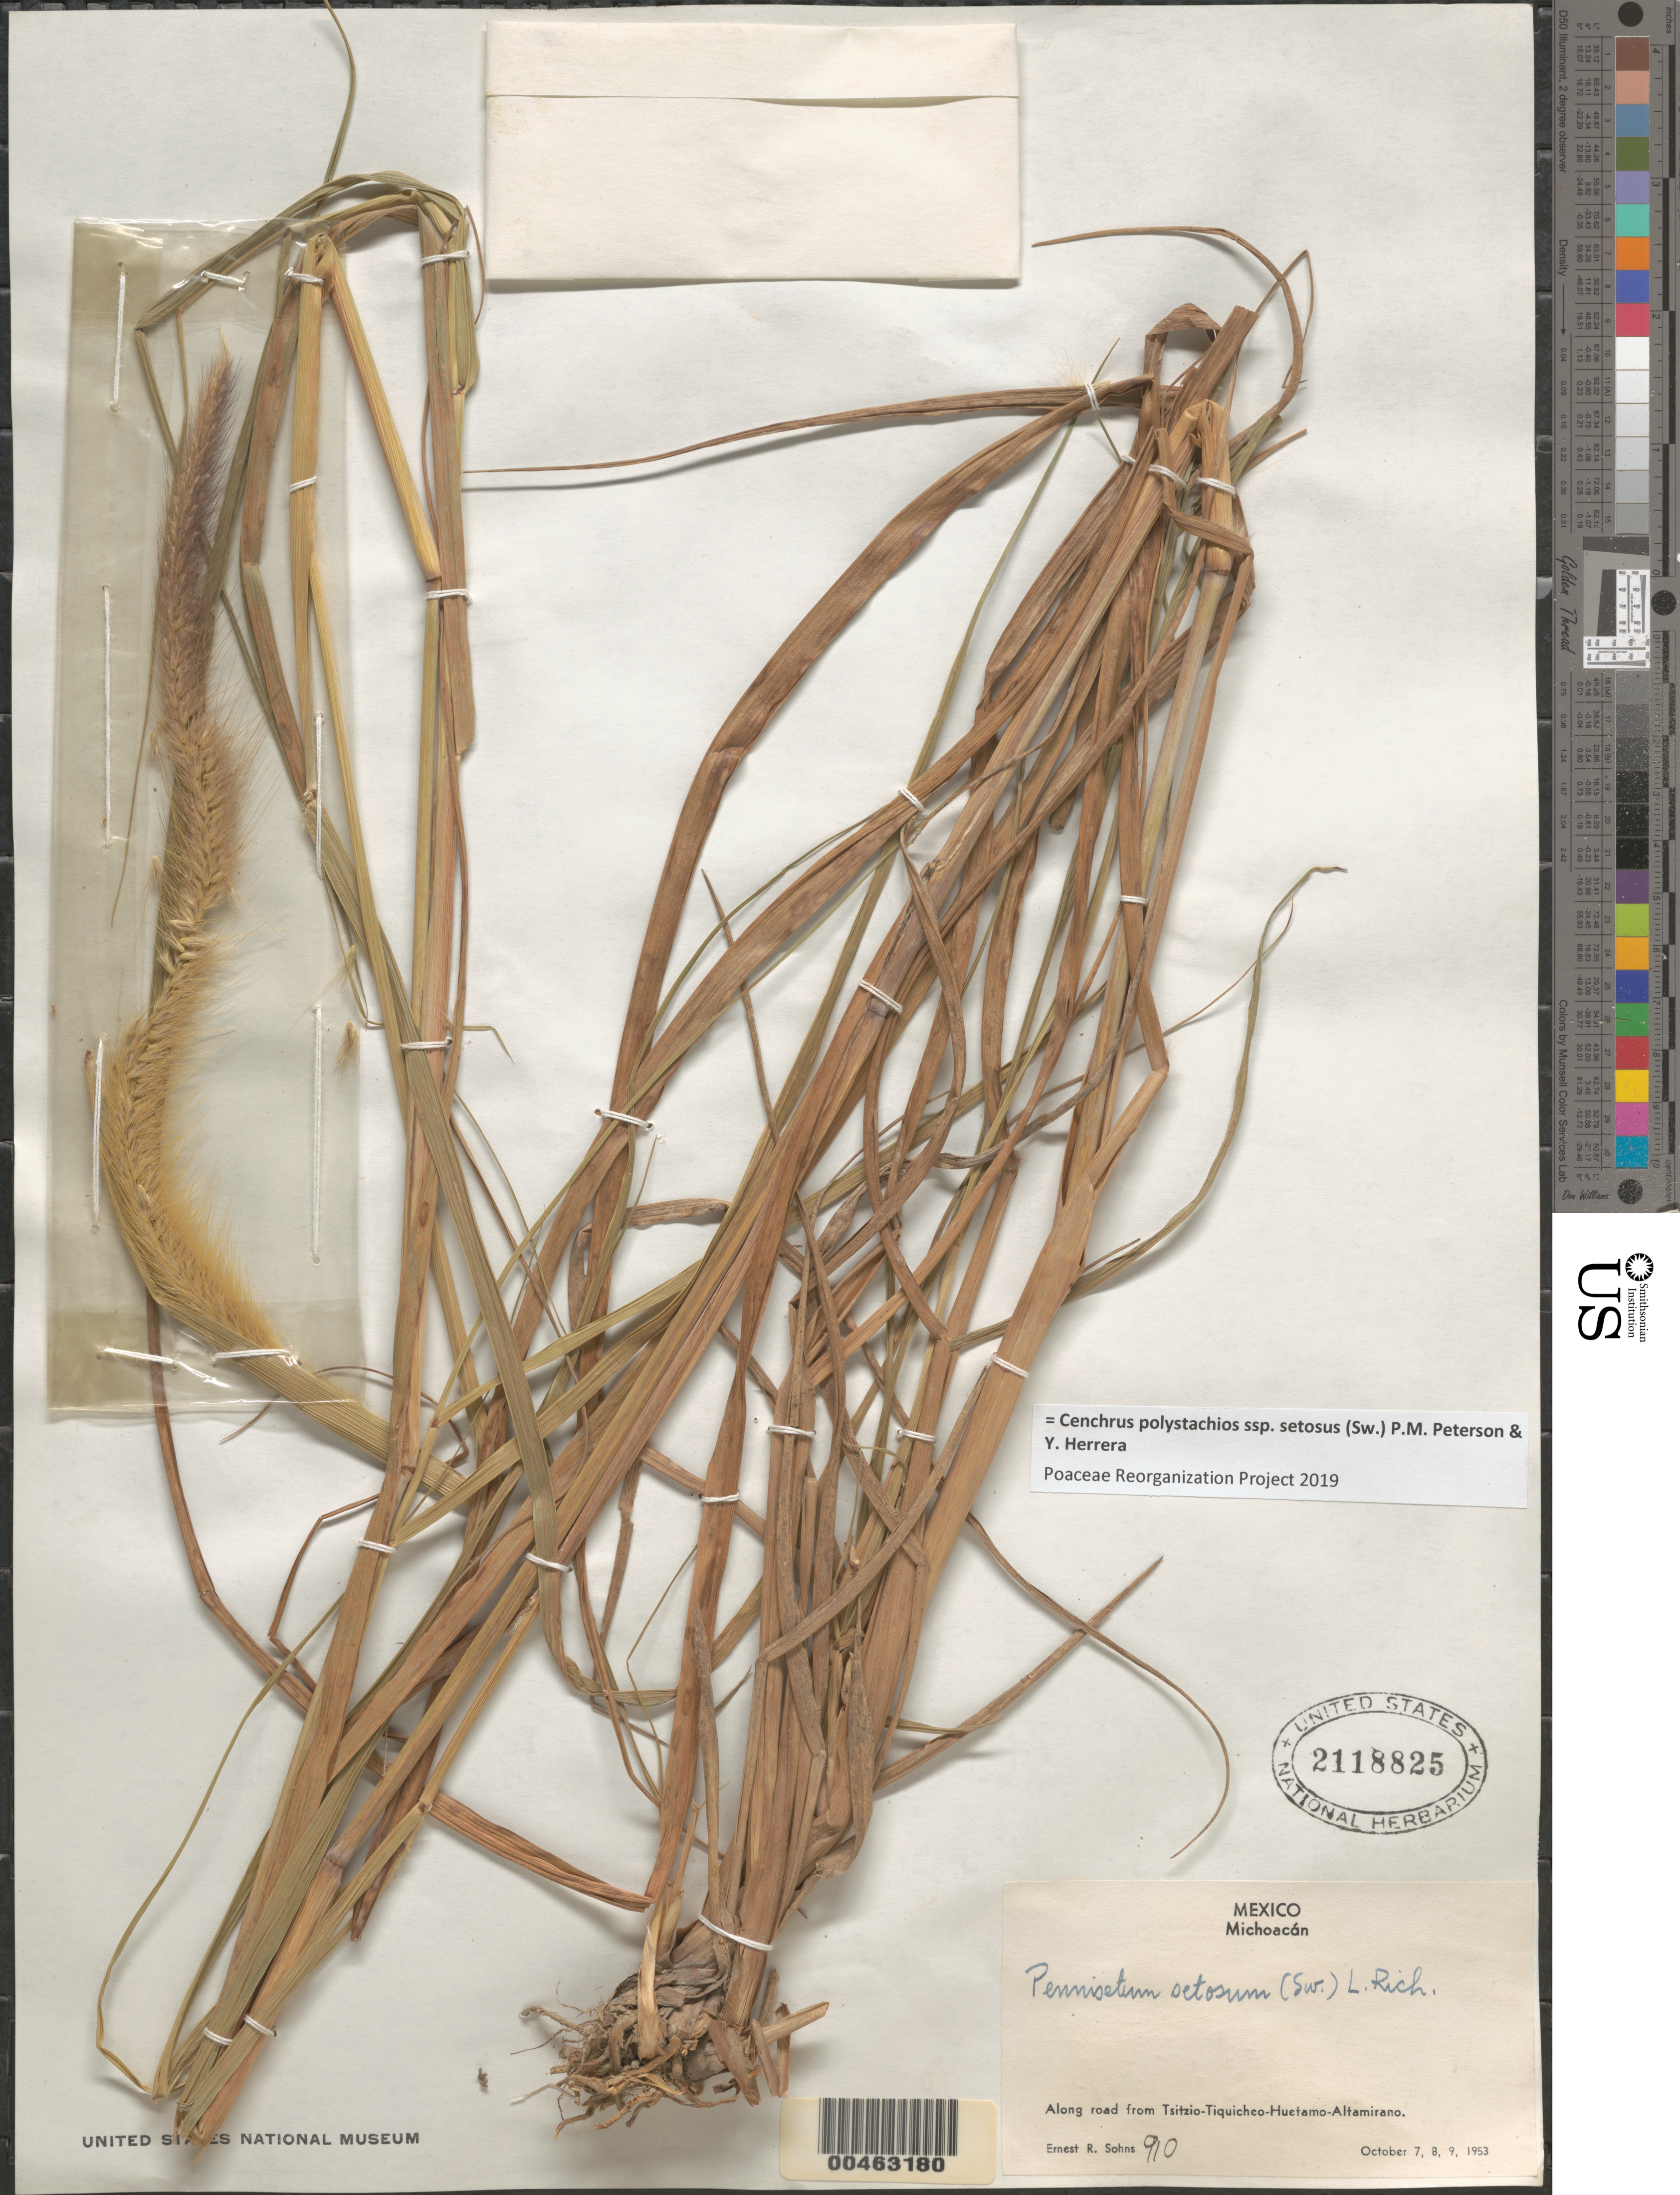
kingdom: Plantae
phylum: Tracheophyta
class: Liliopsida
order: Poales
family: Poaceae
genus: Cenchrus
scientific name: Cenchrus polystachios subsp. setosus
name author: (Sw.) P.M. Peterson & Y. Herrera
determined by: Poaceae Reorganization Project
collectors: E. R. Sohns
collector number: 910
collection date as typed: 7 Oct 1953 to 9 Oct 1953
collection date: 1953-10-07/1953-10-09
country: Mexico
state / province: Michoacán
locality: Along rd from Tsitzio-Tiquicheo-Huetamo-Altamirano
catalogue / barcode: US 2118825